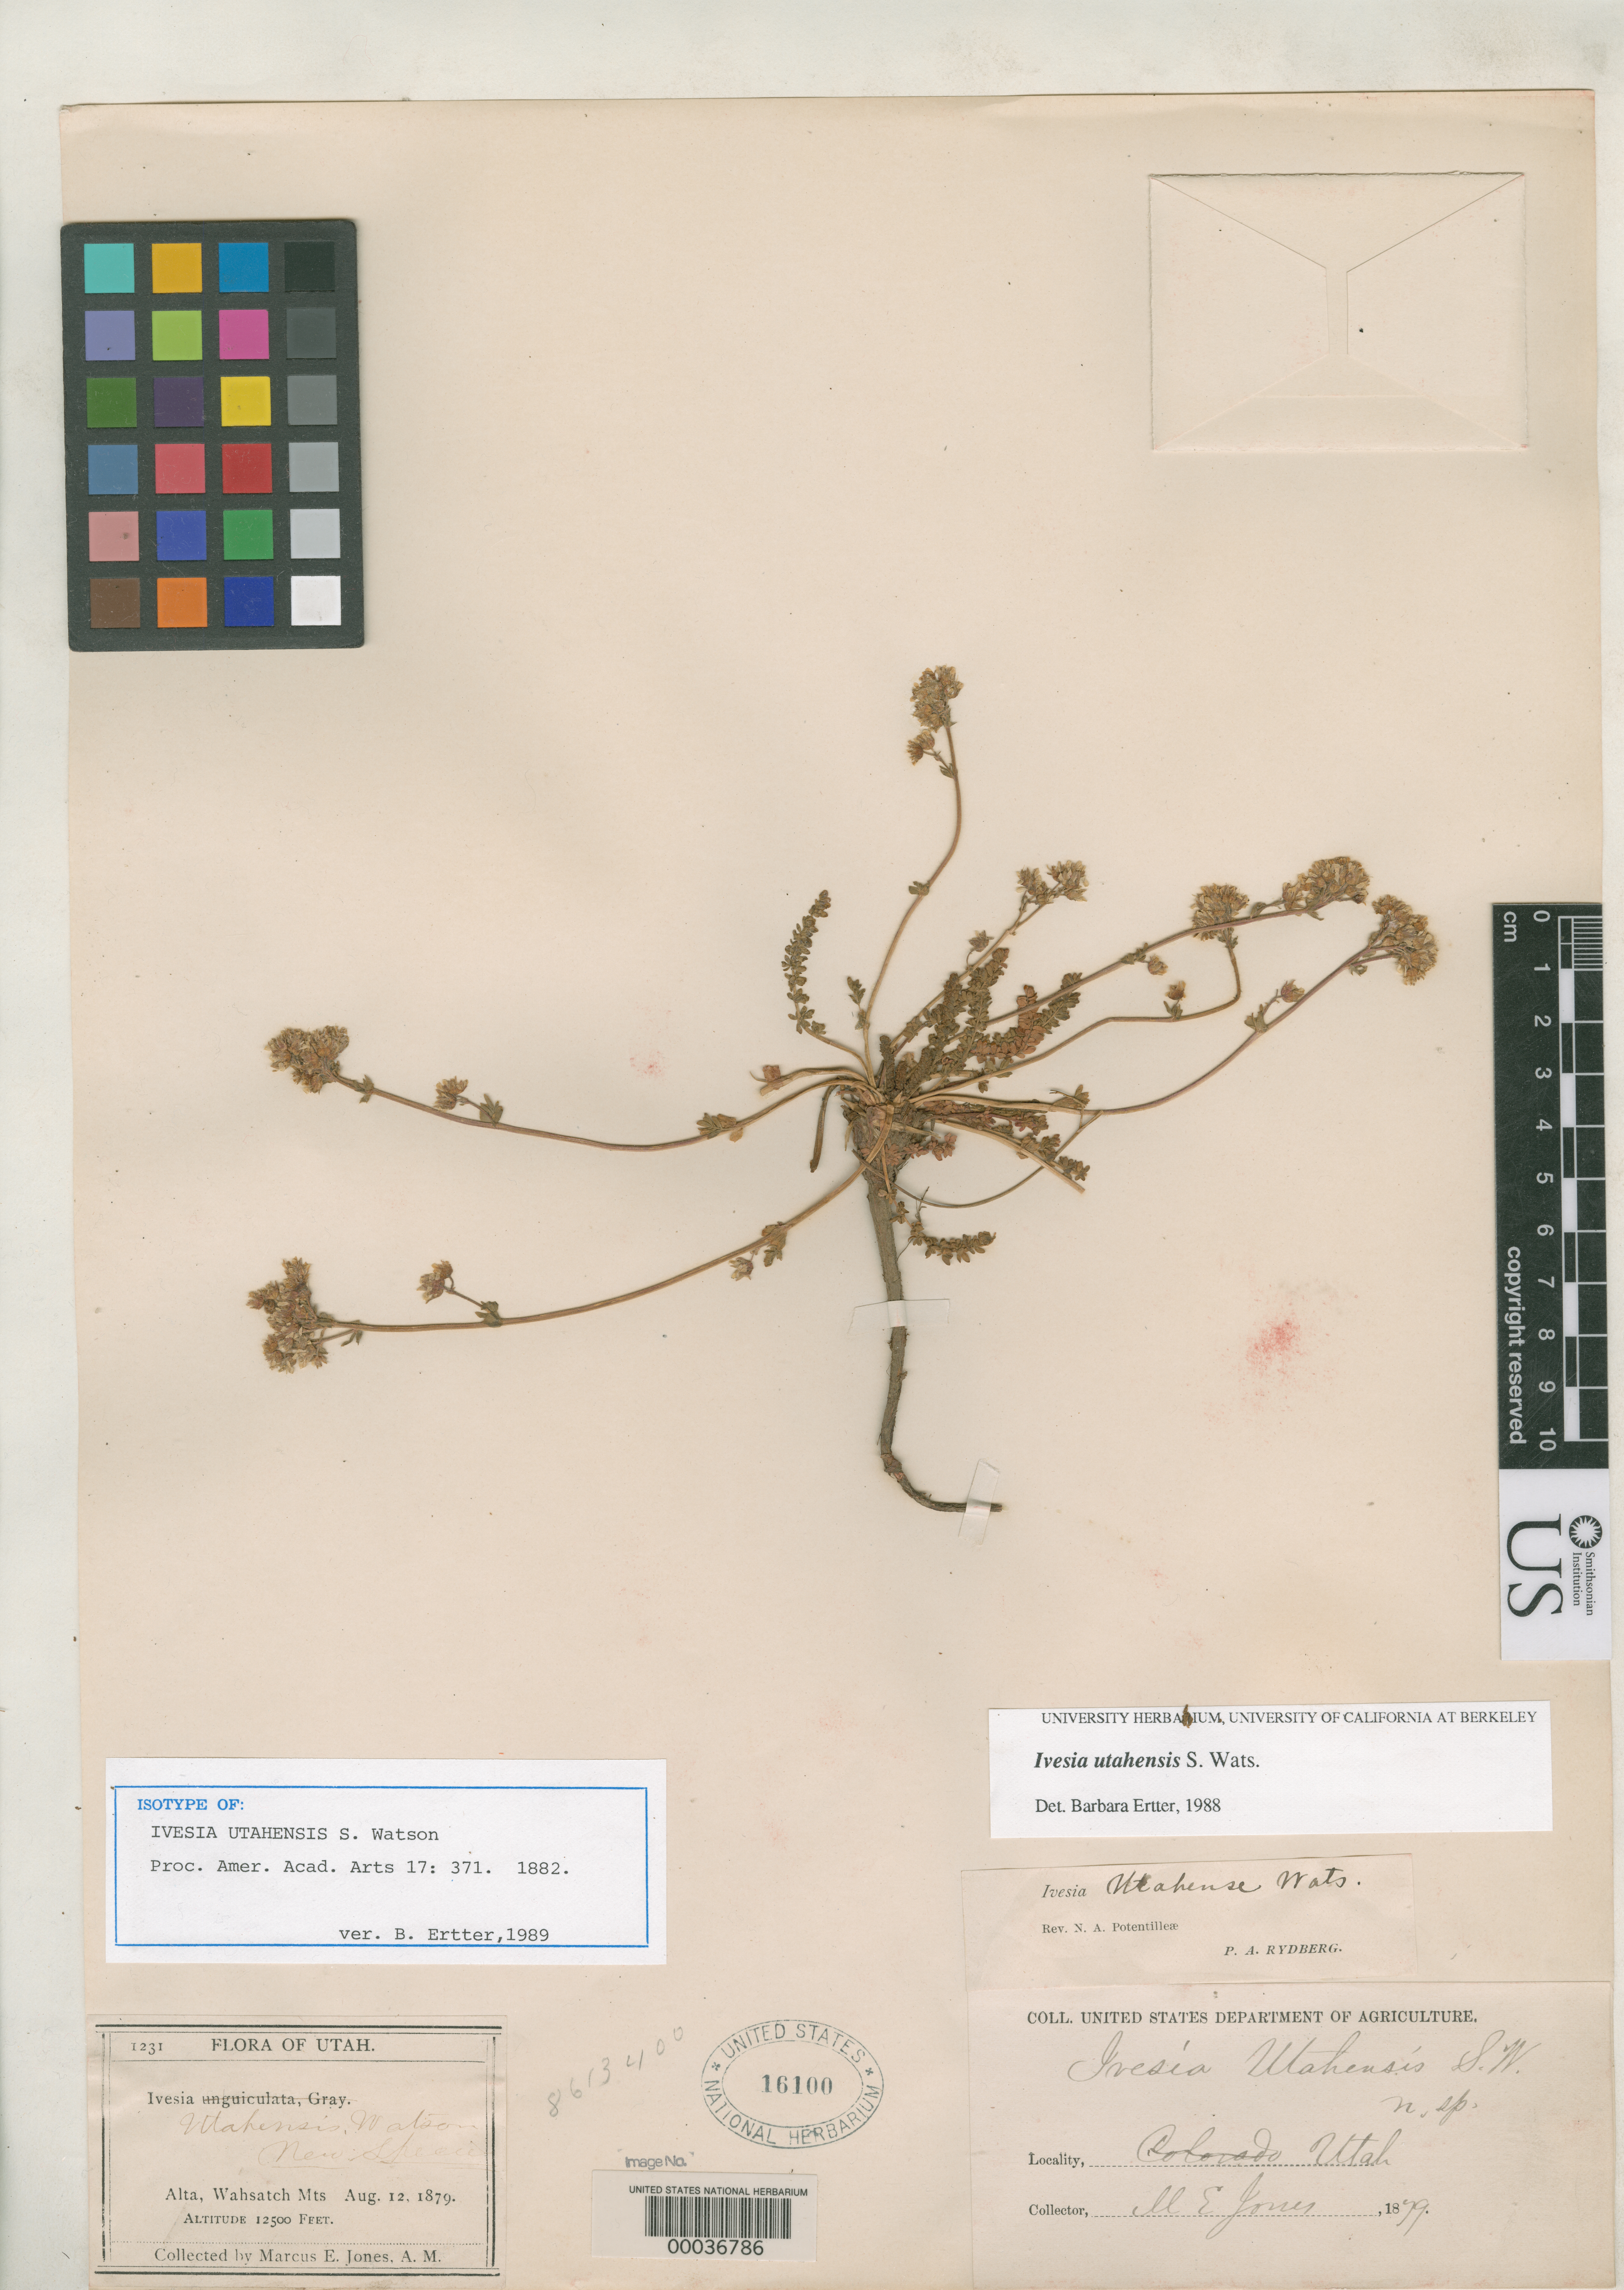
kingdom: Plantae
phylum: Tracheophyta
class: Magnoliopsida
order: Rosales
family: Rosaceae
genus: Ivesia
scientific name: Ivesia utahensis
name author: S. Watson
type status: Isotype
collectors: M. E. Jones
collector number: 1231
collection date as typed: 12 Aug 1879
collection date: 1879-08-12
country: United States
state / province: Utah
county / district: Salt Lake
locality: Alta, Wahsatch Mountains.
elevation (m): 3658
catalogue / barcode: US 16100